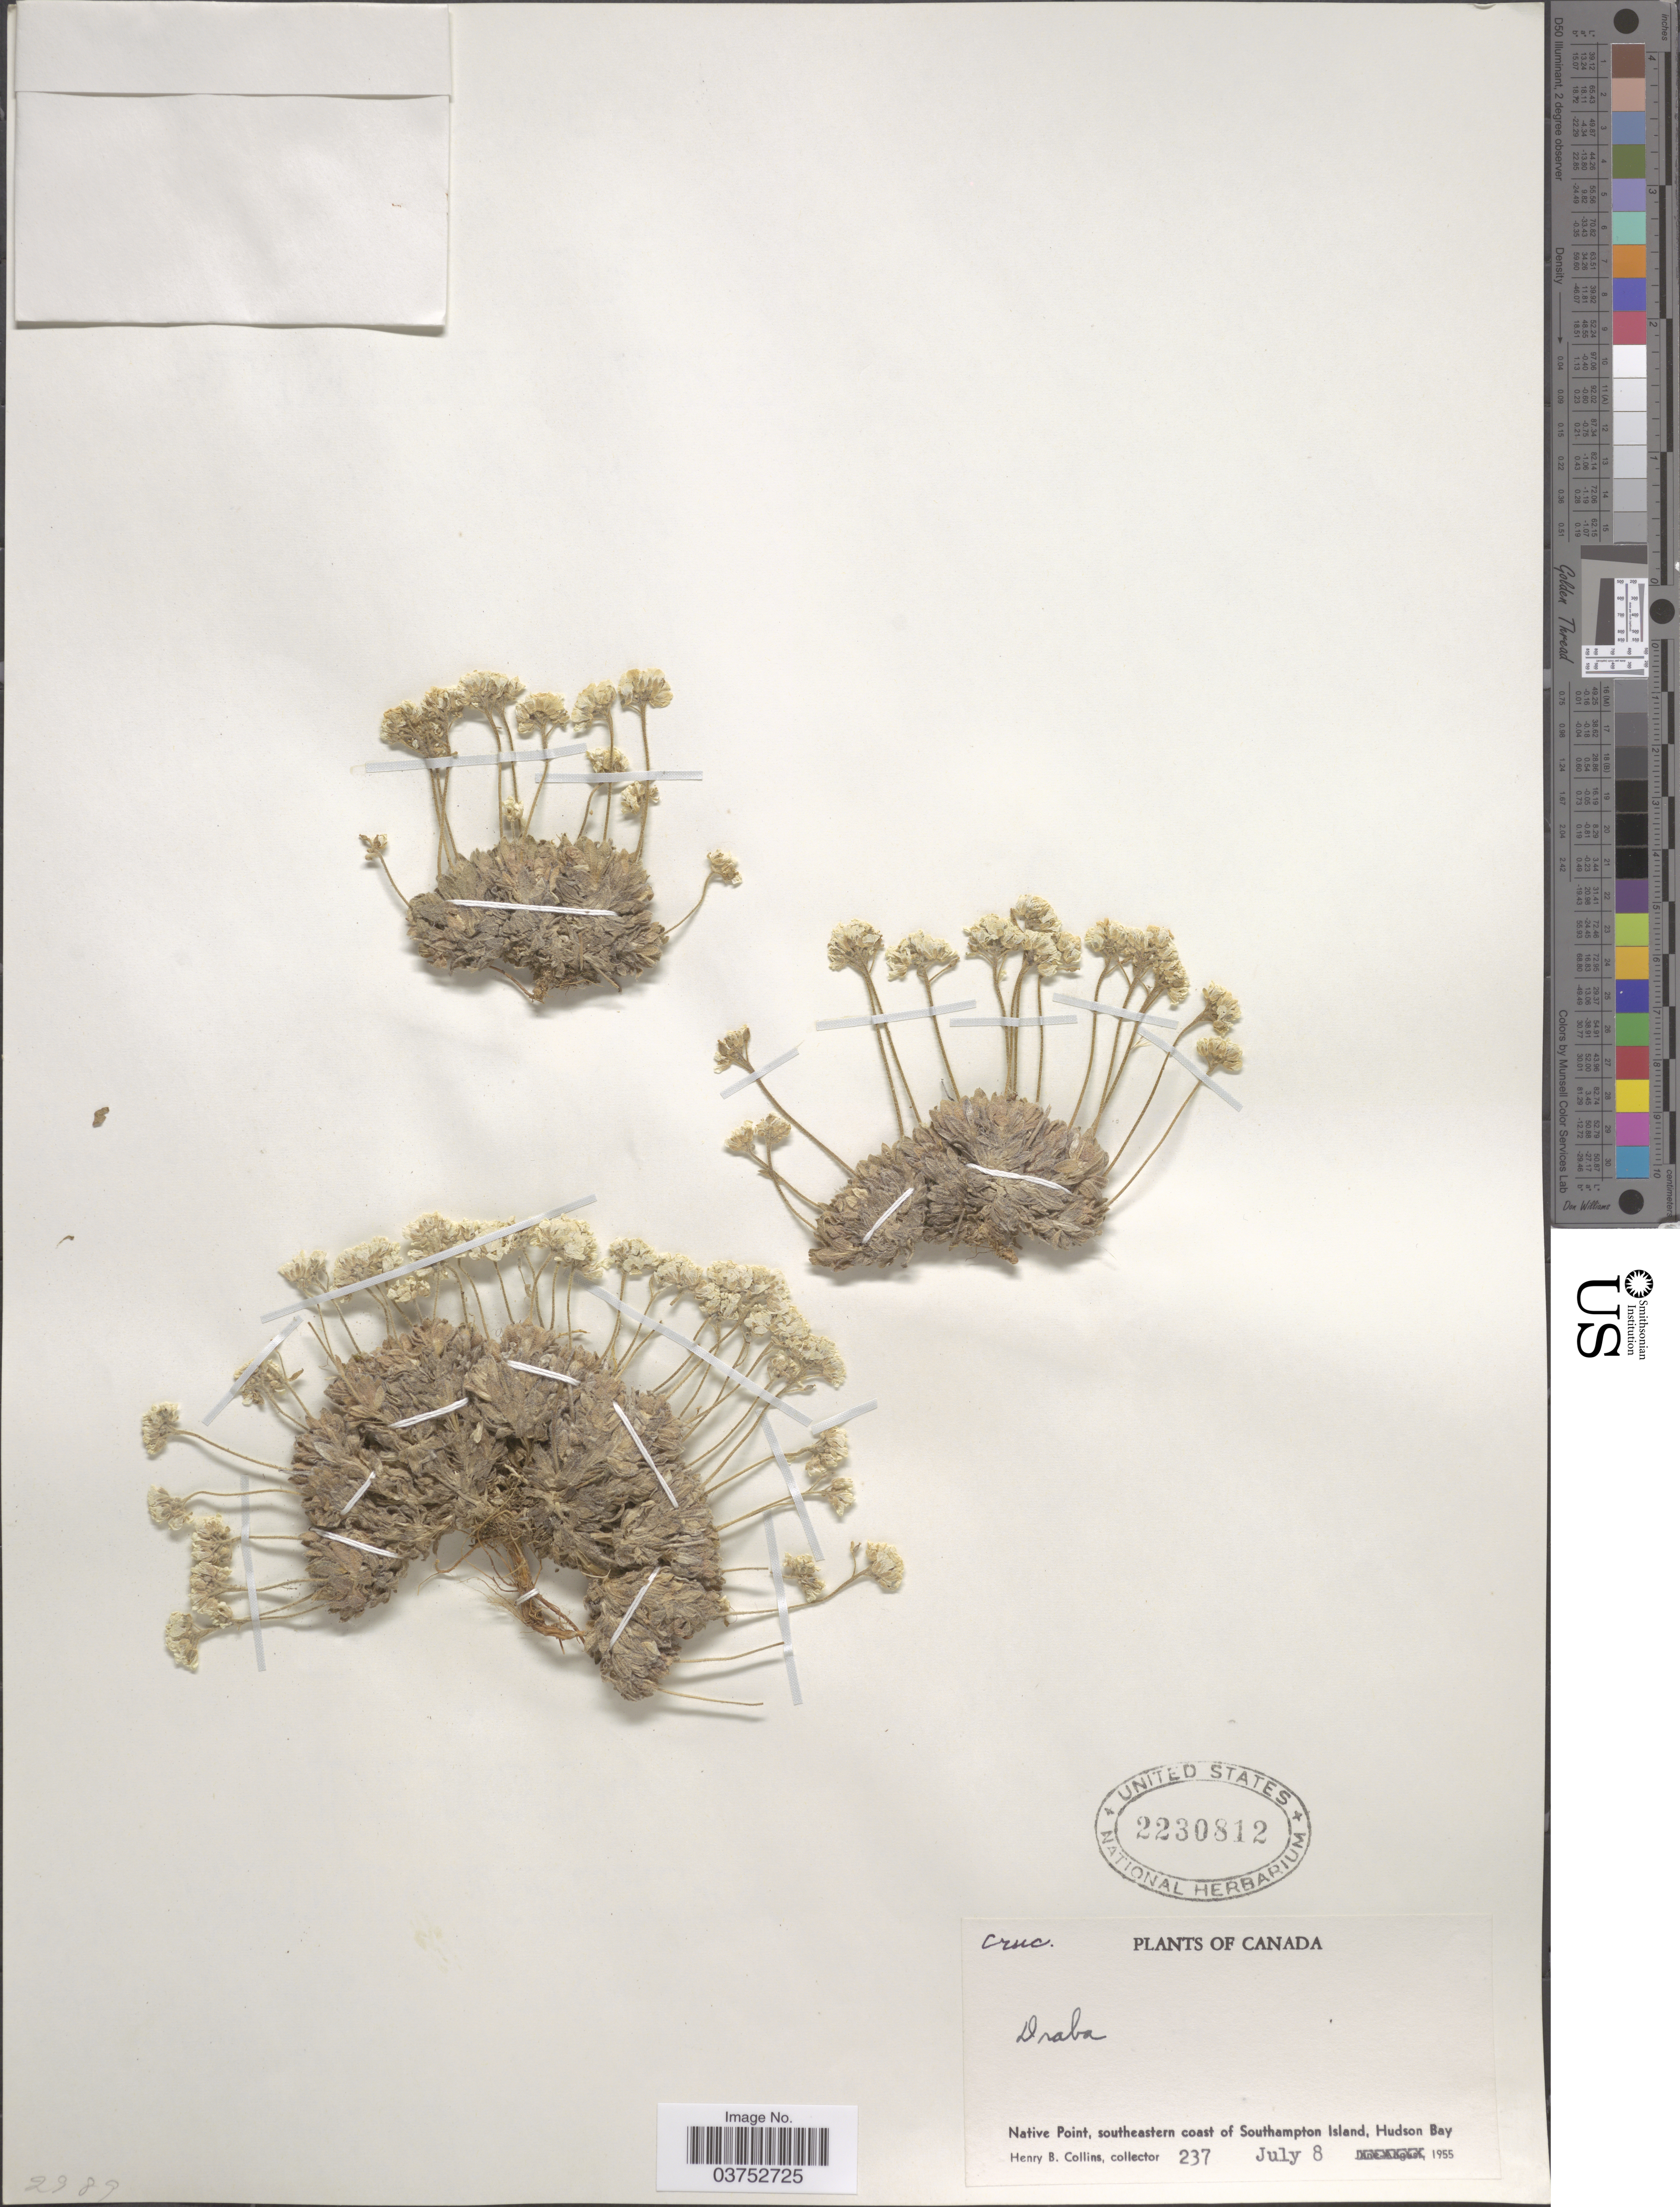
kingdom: Plantae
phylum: Tracheophyta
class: Magnoliopsida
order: Brassicales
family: Brassicaceae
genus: Draba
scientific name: Draba sp.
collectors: H. Collins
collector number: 237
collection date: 1955-07-08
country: Canada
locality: Native Point, southeastern coast of Southampton Island, Hudson Bay.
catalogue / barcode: US 2230812